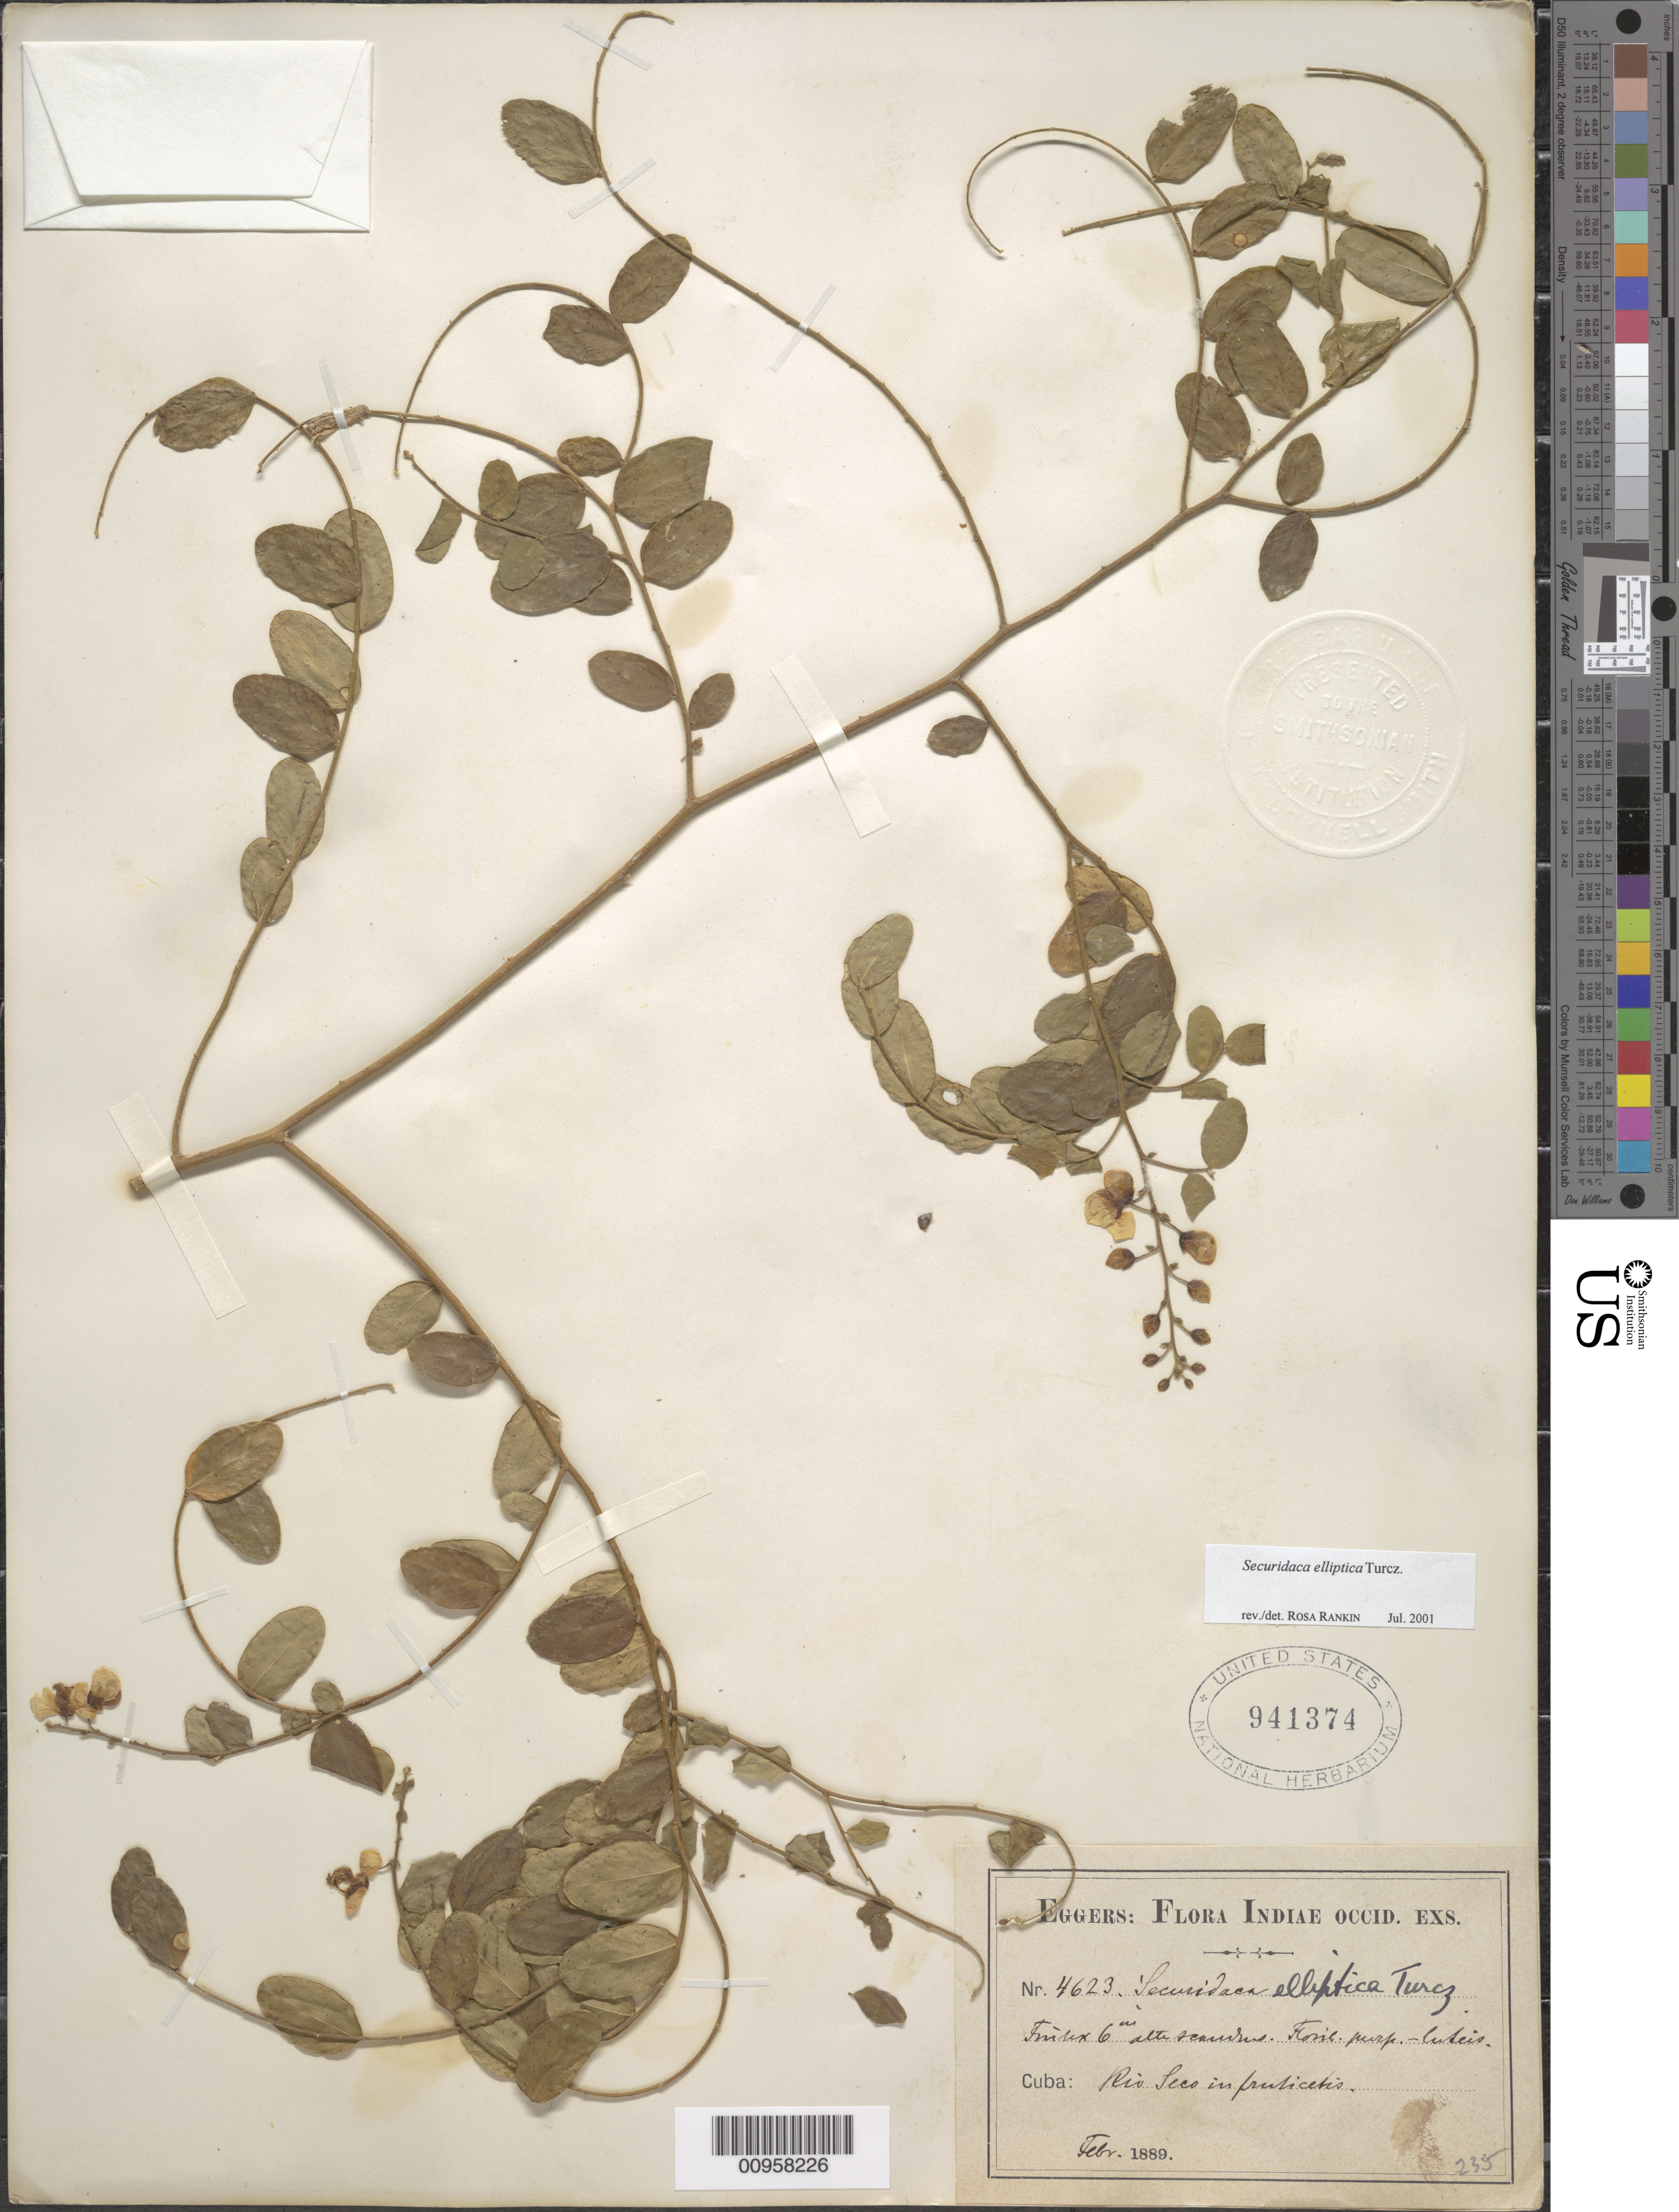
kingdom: Plantae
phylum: Tracheophyta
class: Magnoliopsida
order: Fabales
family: Polygalaceae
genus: Securidaca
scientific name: Securidaca elliptica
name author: Turcz.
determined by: Rankin Rodriguez, Rosa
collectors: H. F. A. von Eggers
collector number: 4623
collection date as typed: Feb 1889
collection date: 1889-02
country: Cuba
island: Cuba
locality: Rio Seco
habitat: In fruticetis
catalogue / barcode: US 941374